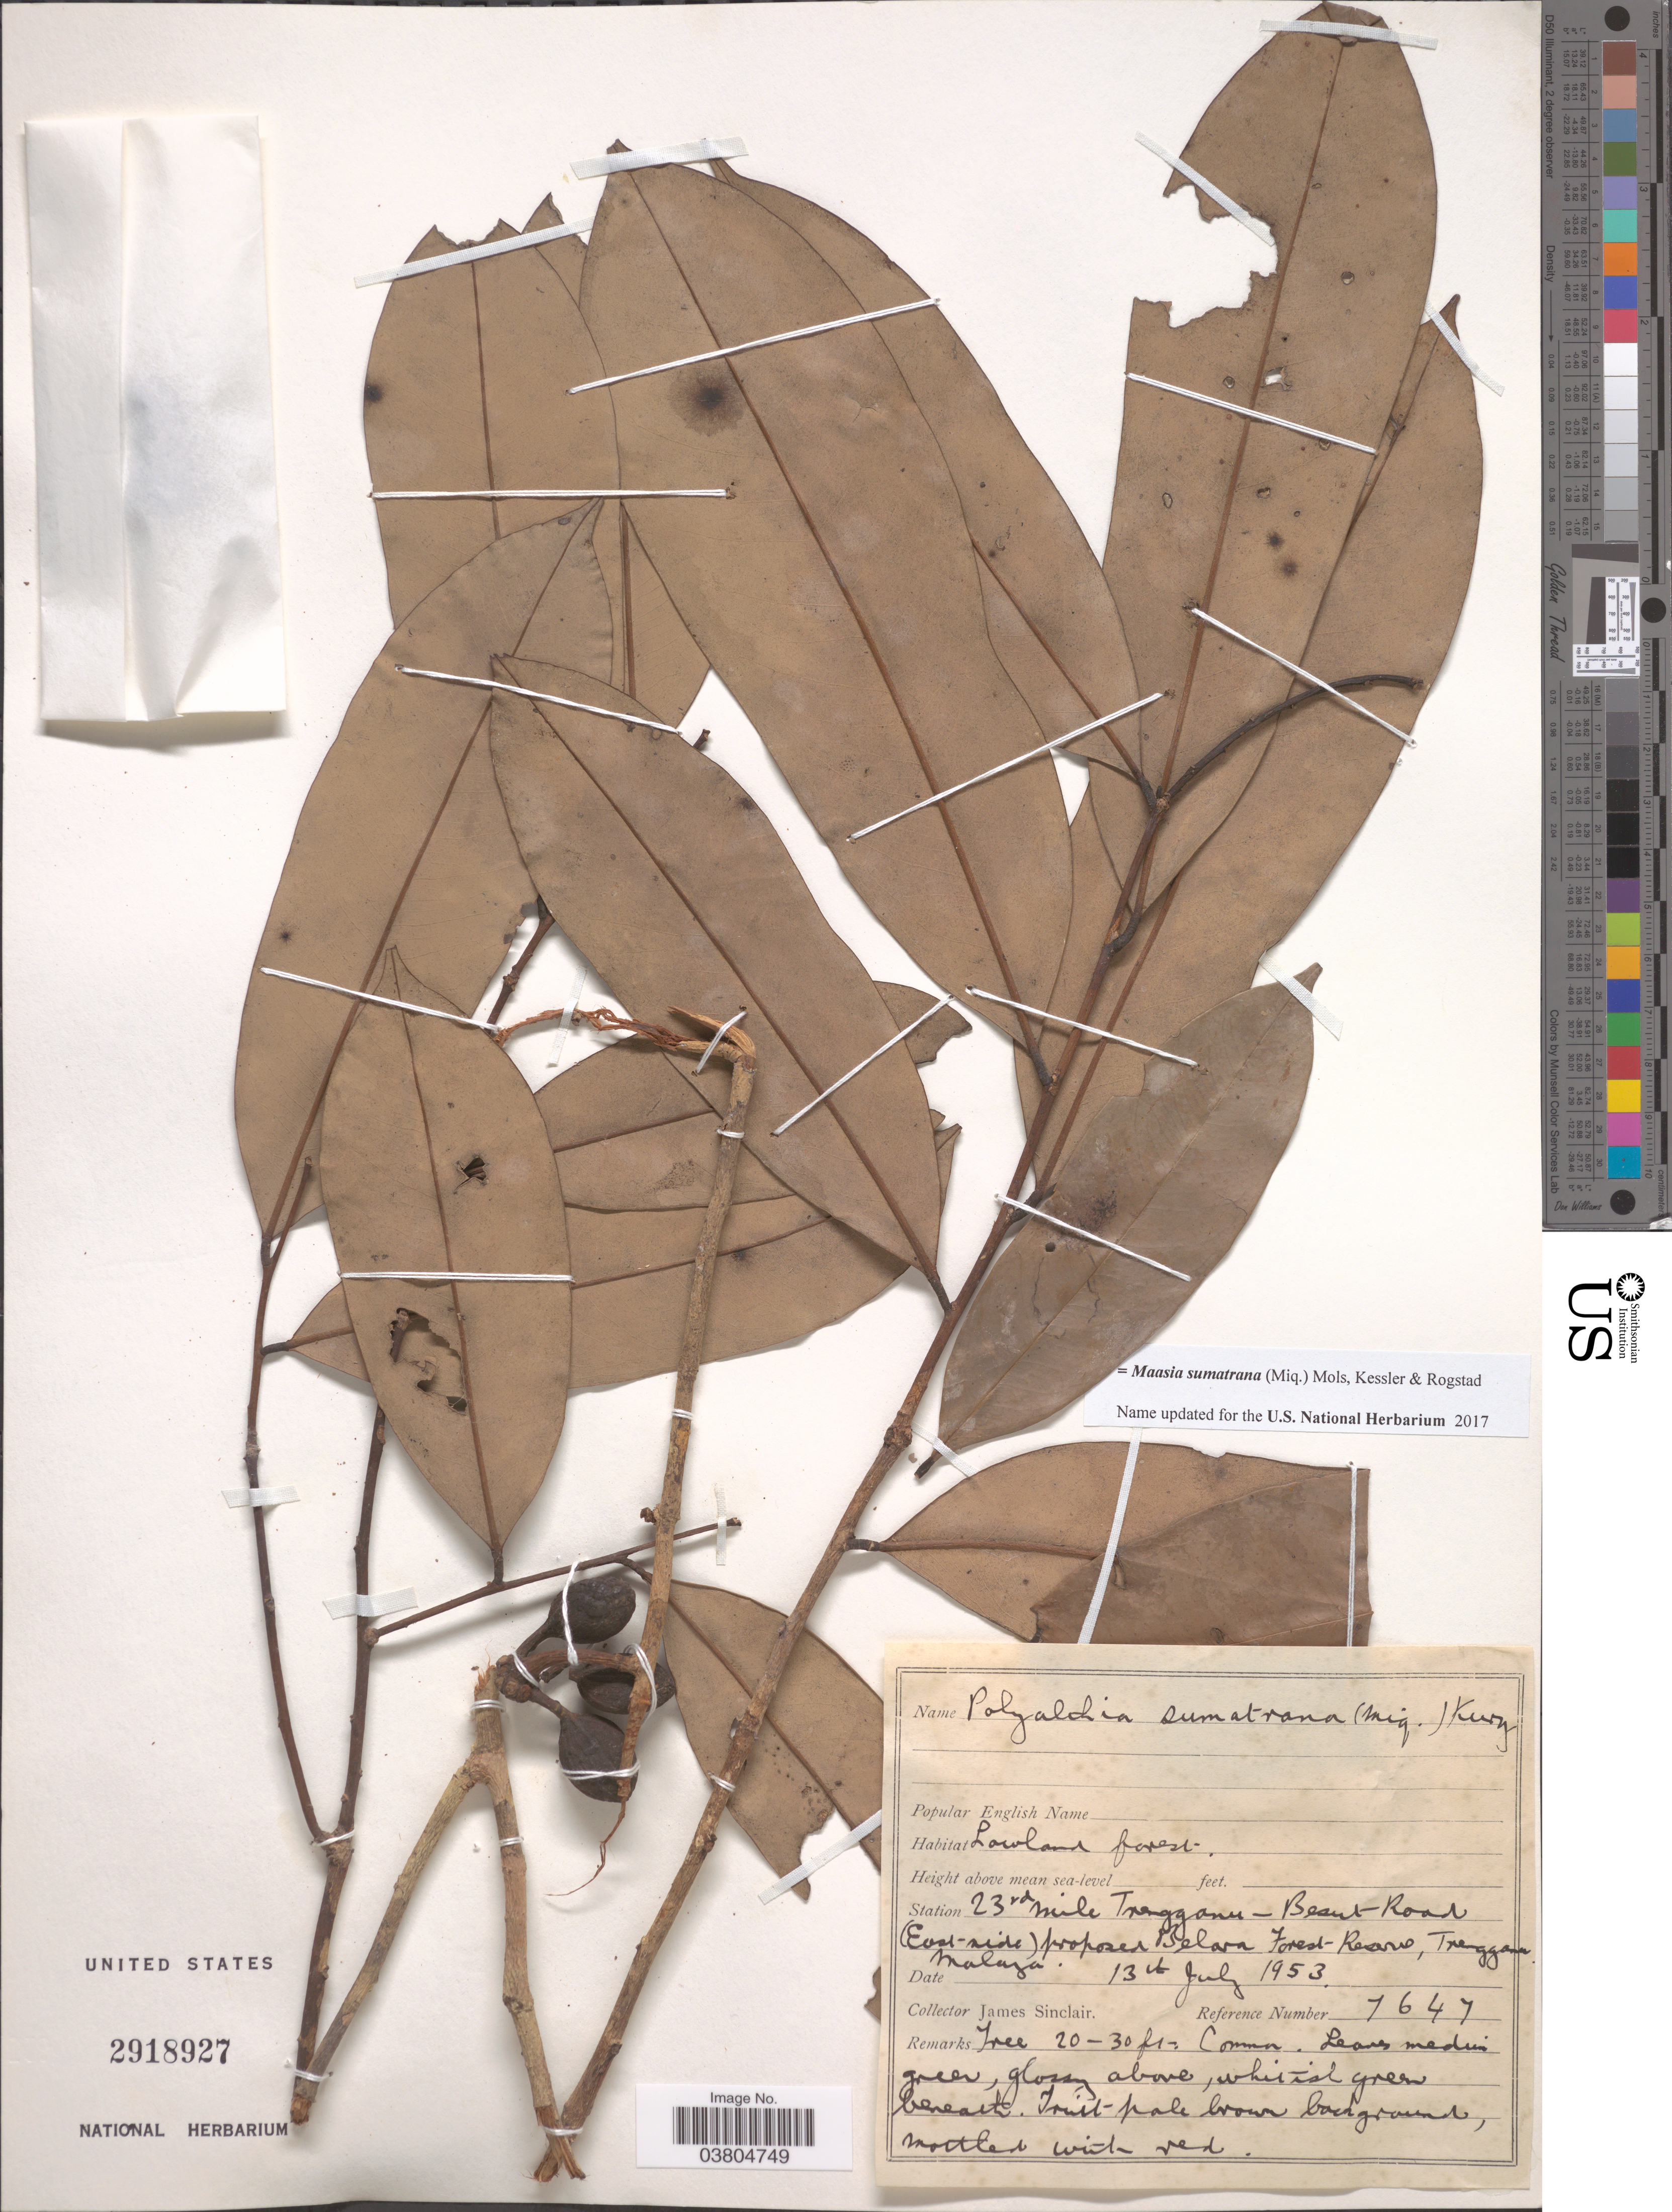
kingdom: Plantae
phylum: Tracheophyta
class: Magnoliopsida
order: Magnoliales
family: Annonaceae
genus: Maasia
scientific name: Maasia sumatrana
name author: (Miq.) Mols et al.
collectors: J. Sinclair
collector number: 7647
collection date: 1953-07-13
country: Malaysia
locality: Station 23rd mile Trengganu-Besut Road (East side) proposed Belara [interpreted] Forest Reserve, Trengganu. Malaya.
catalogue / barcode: US 2918927